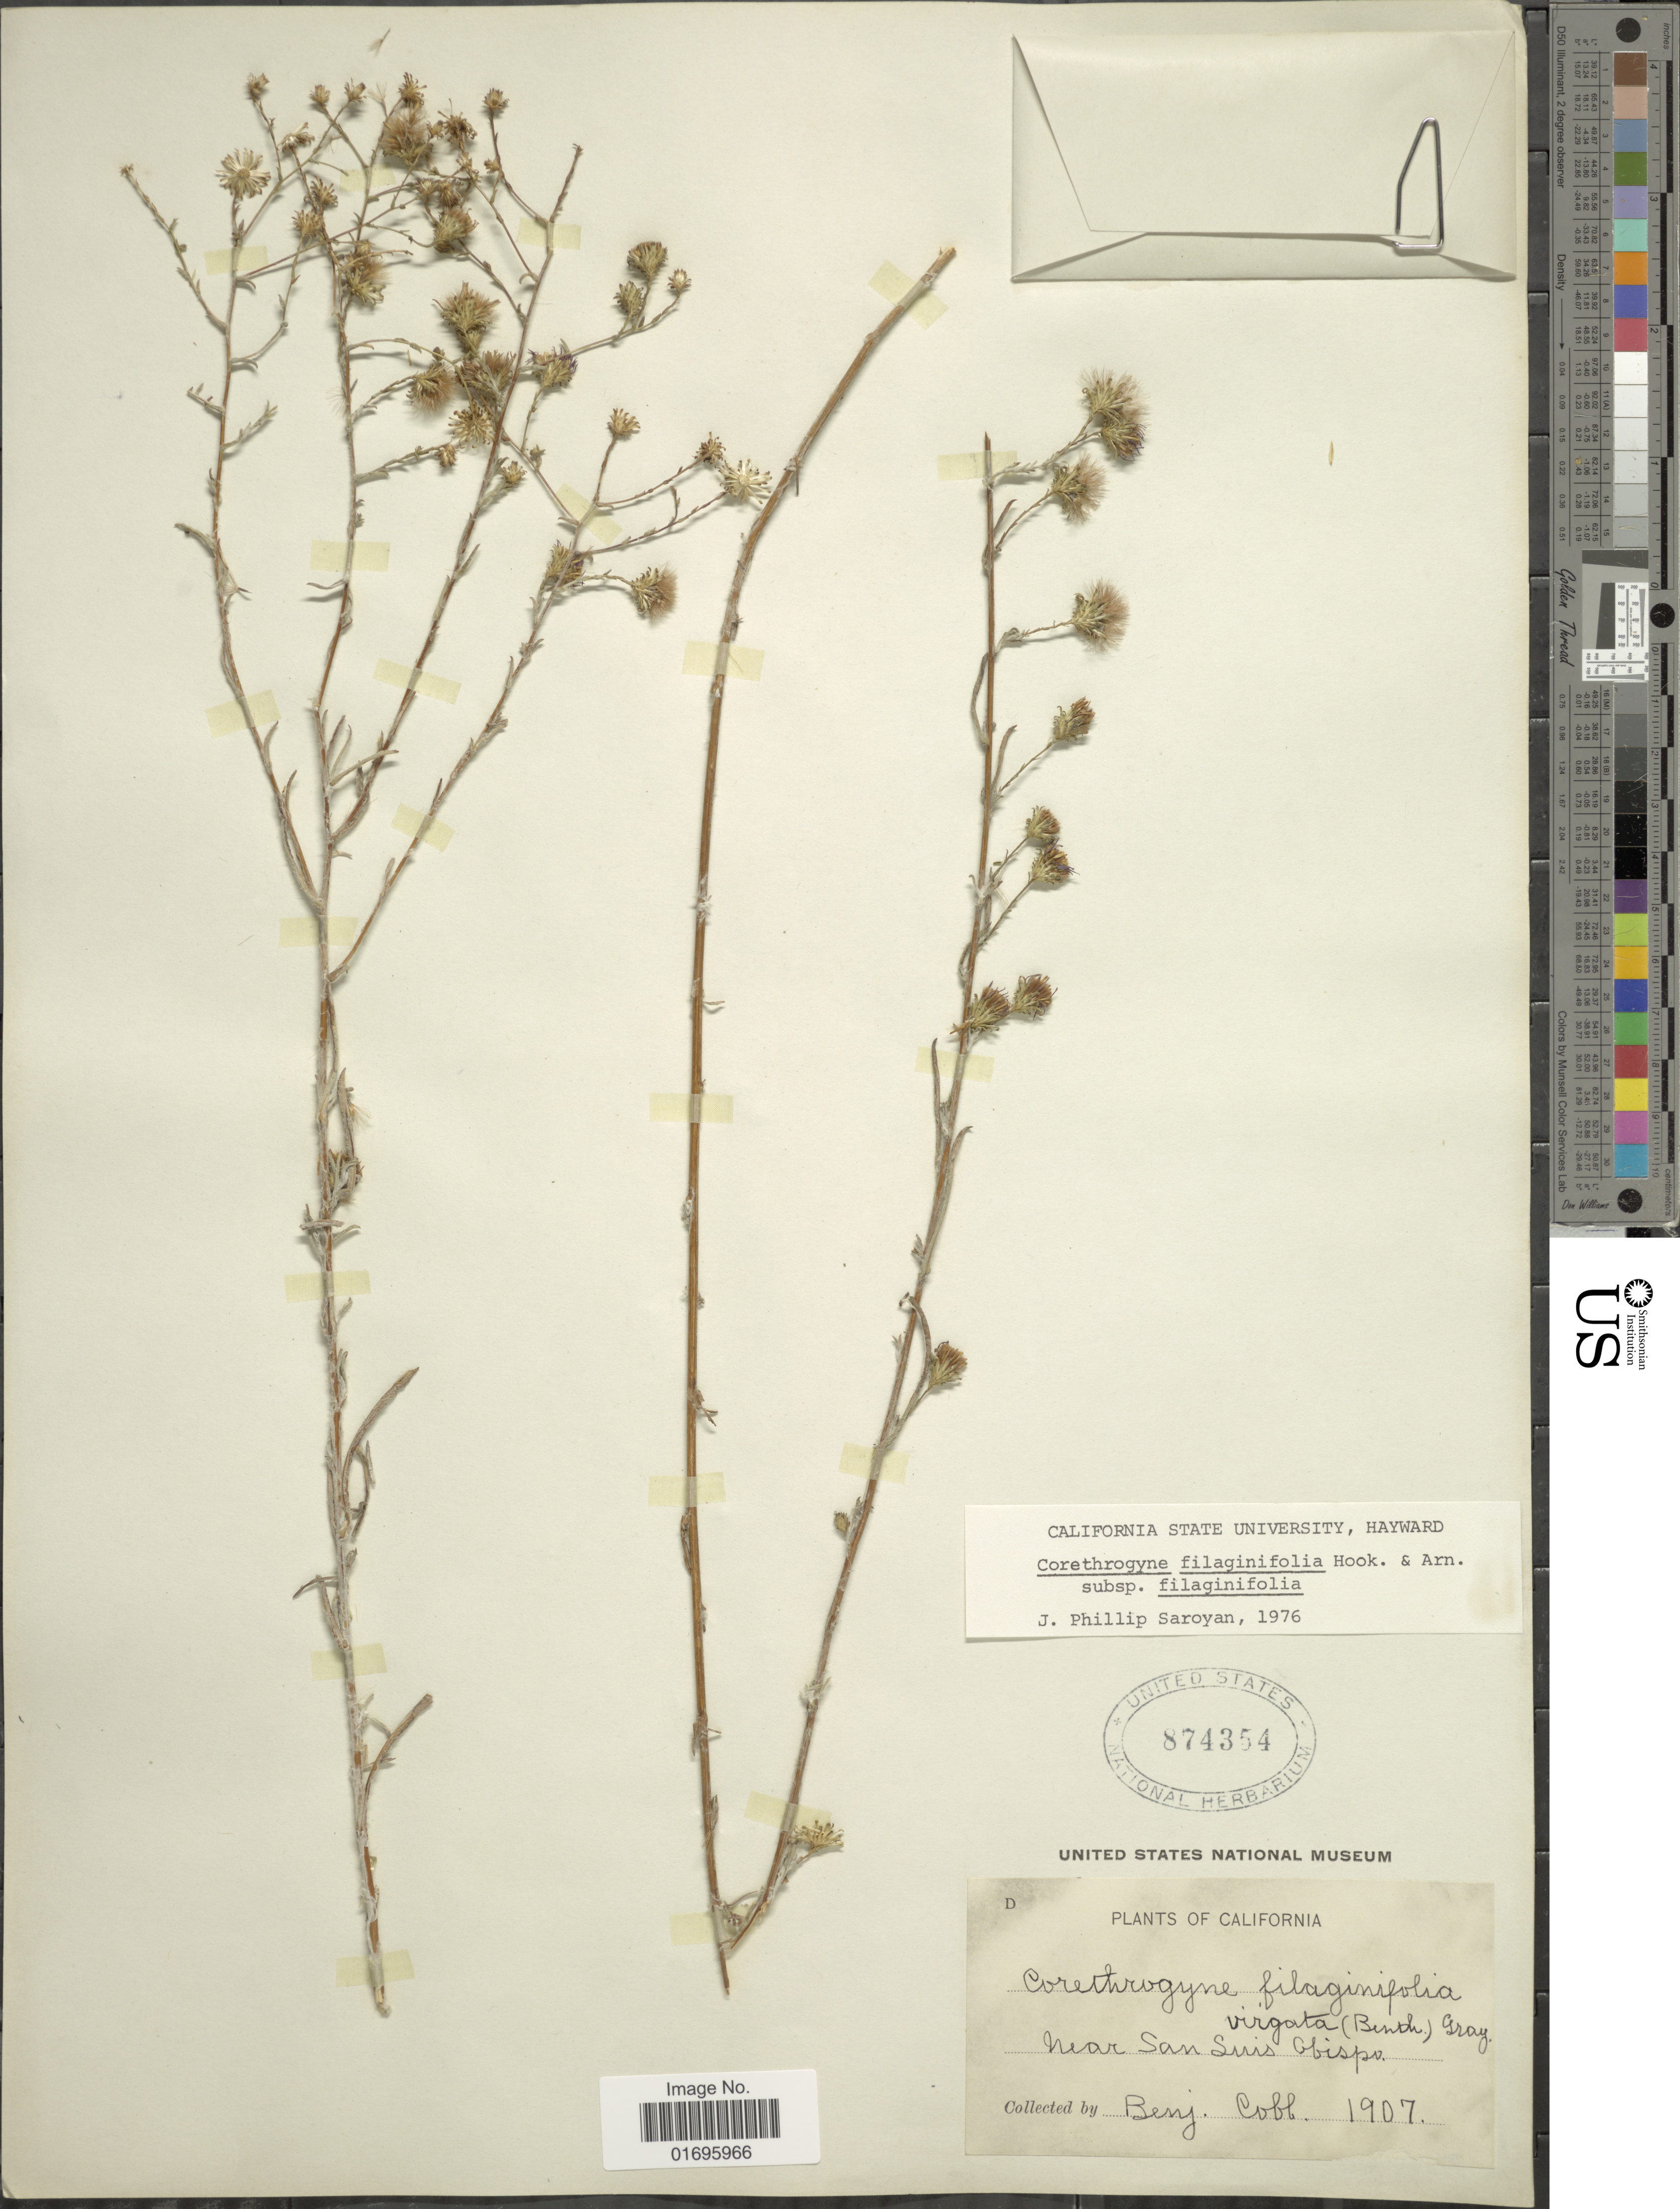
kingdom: Plantae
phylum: Tracheophyta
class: Magnoliopsida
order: Asterales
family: Asteraceae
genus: Corethrogyne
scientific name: Corethrogyne filaginifolia var. californica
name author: (DC.) Saroyan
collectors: L. Benjamin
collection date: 1907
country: United States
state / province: California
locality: Near San Luis Abispo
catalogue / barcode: US 874354